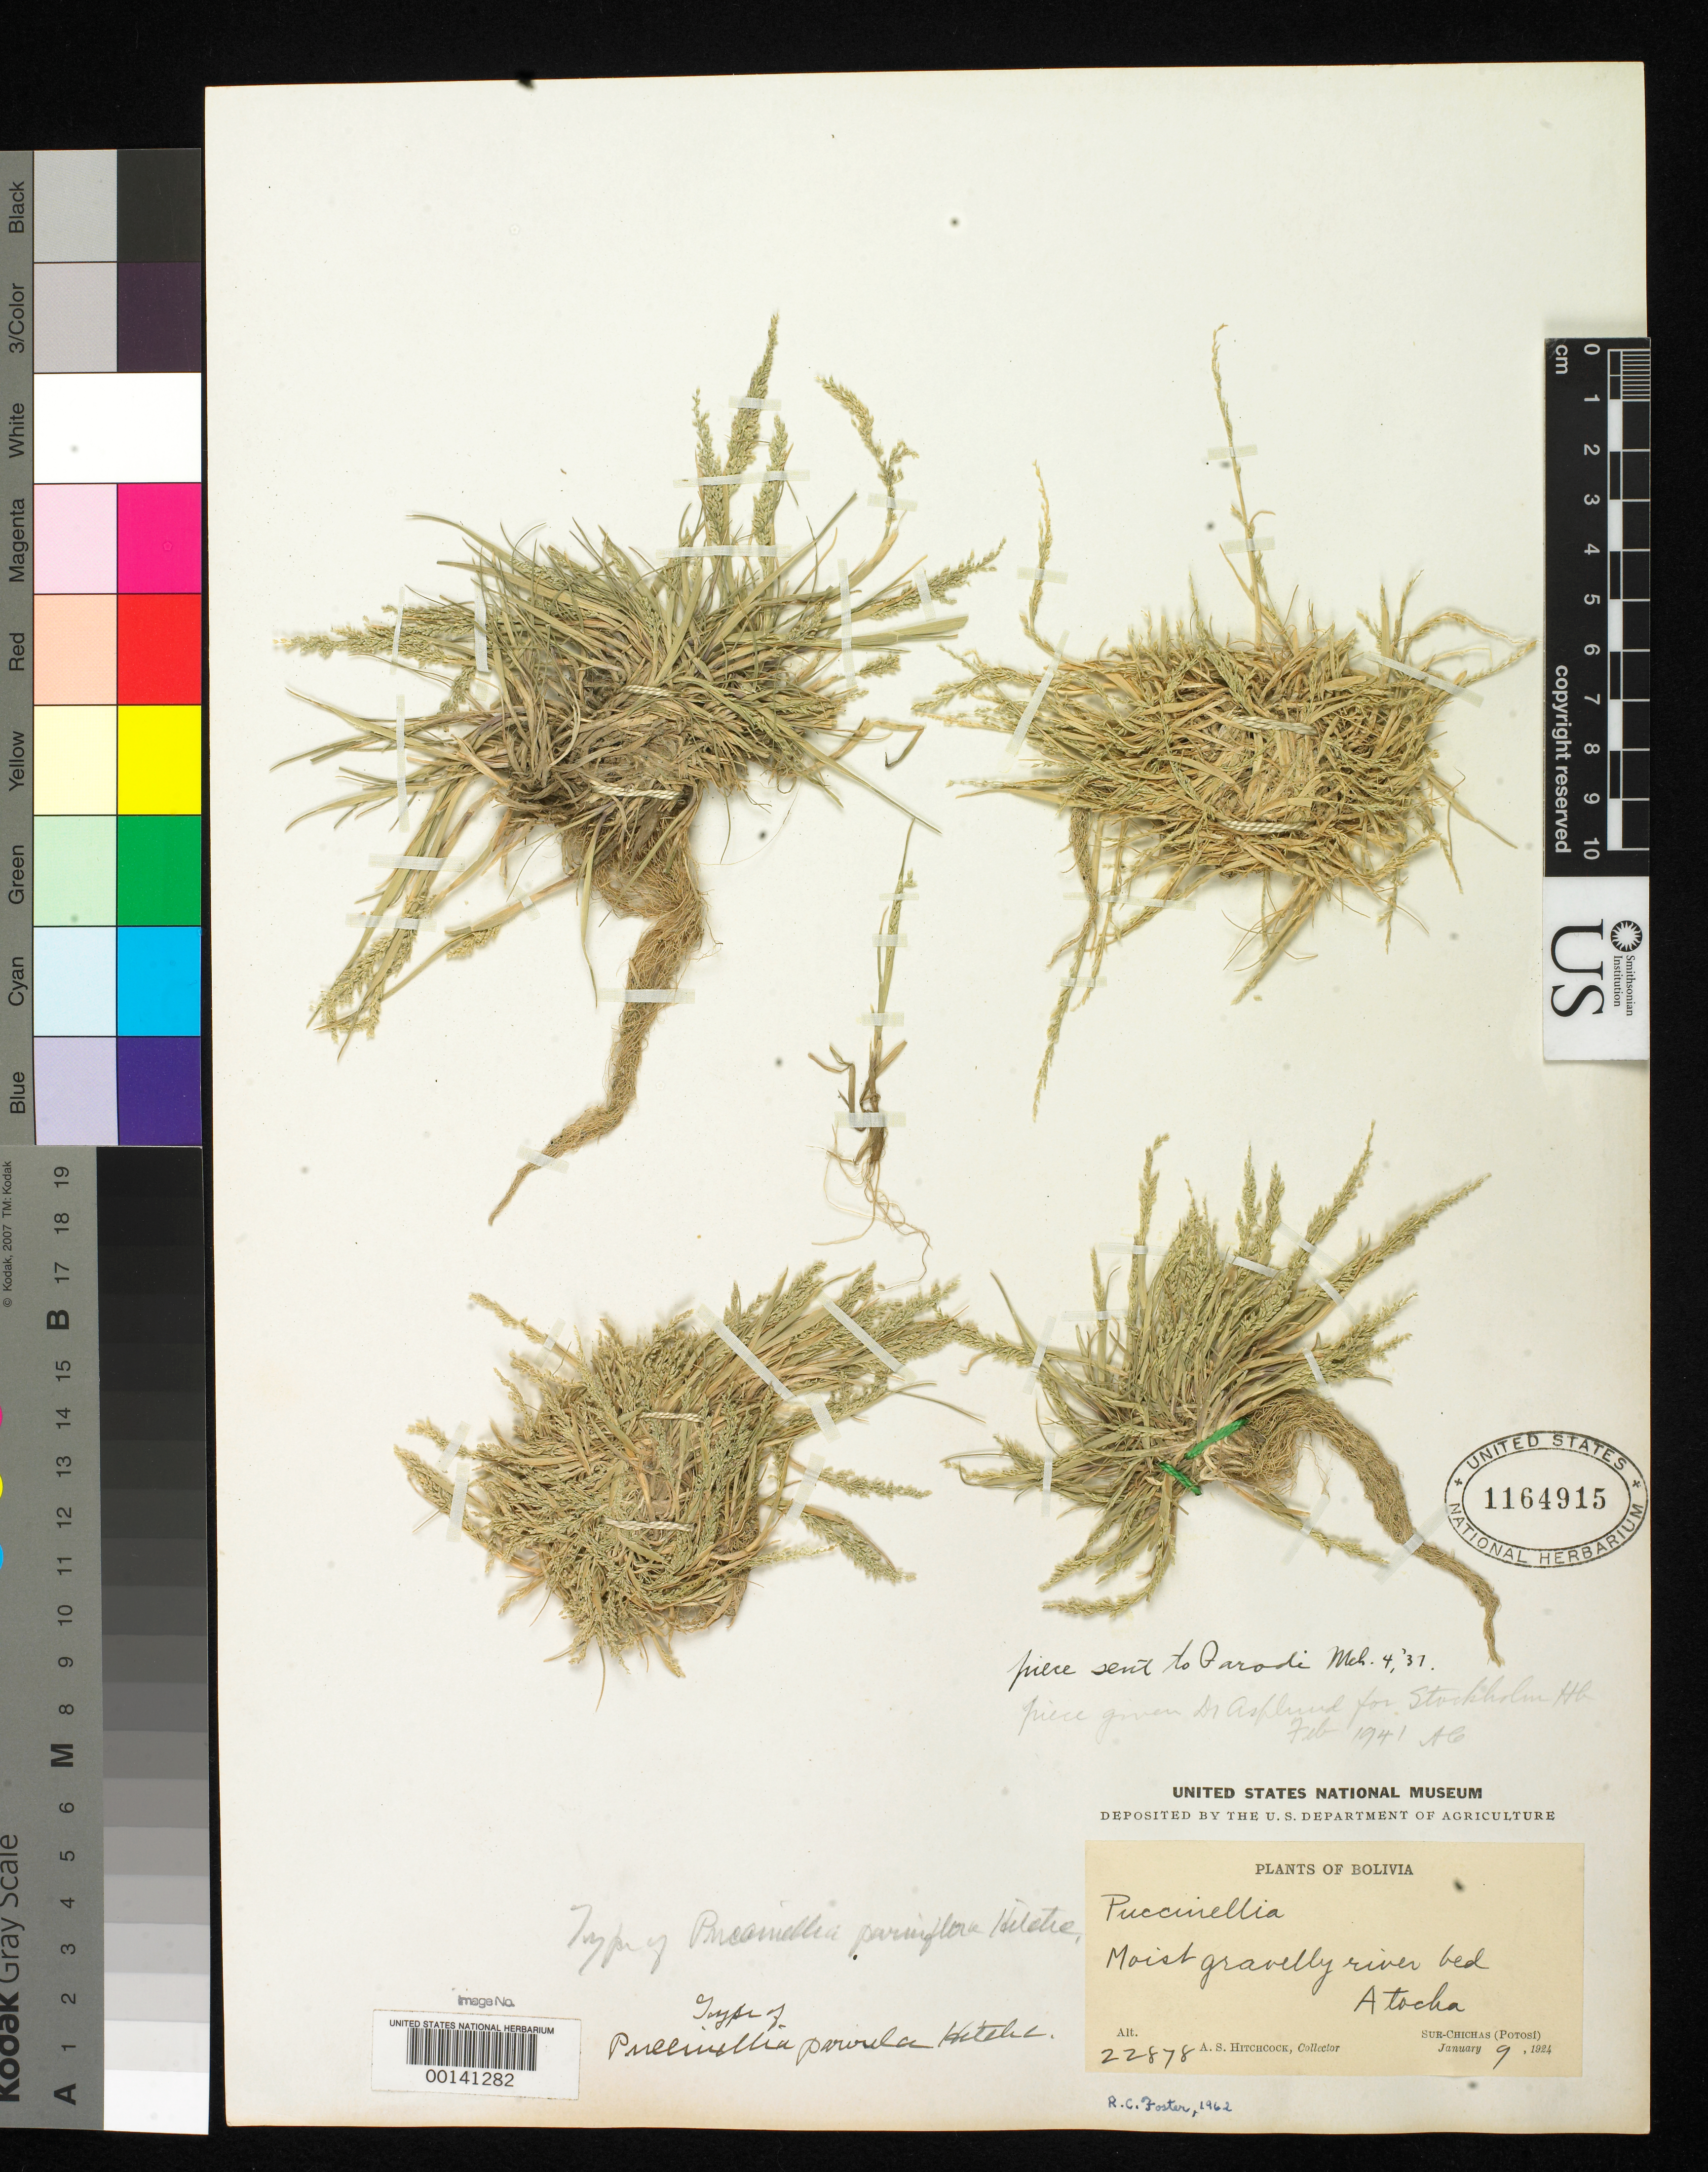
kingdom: Plantae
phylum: Tracheophyta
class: Liliopsida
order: Poales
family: Poaceae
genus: Puccinellia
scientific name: Puccinellia parvula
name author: Hitchc.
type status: Holotype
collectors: A. S. Hitchcock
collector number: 22878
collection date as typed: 09 Jan 1924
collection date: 1924-01-09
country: Bolivia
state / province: Potosí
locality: Atocha, Sur-Chichas.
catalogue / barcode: US 1164915